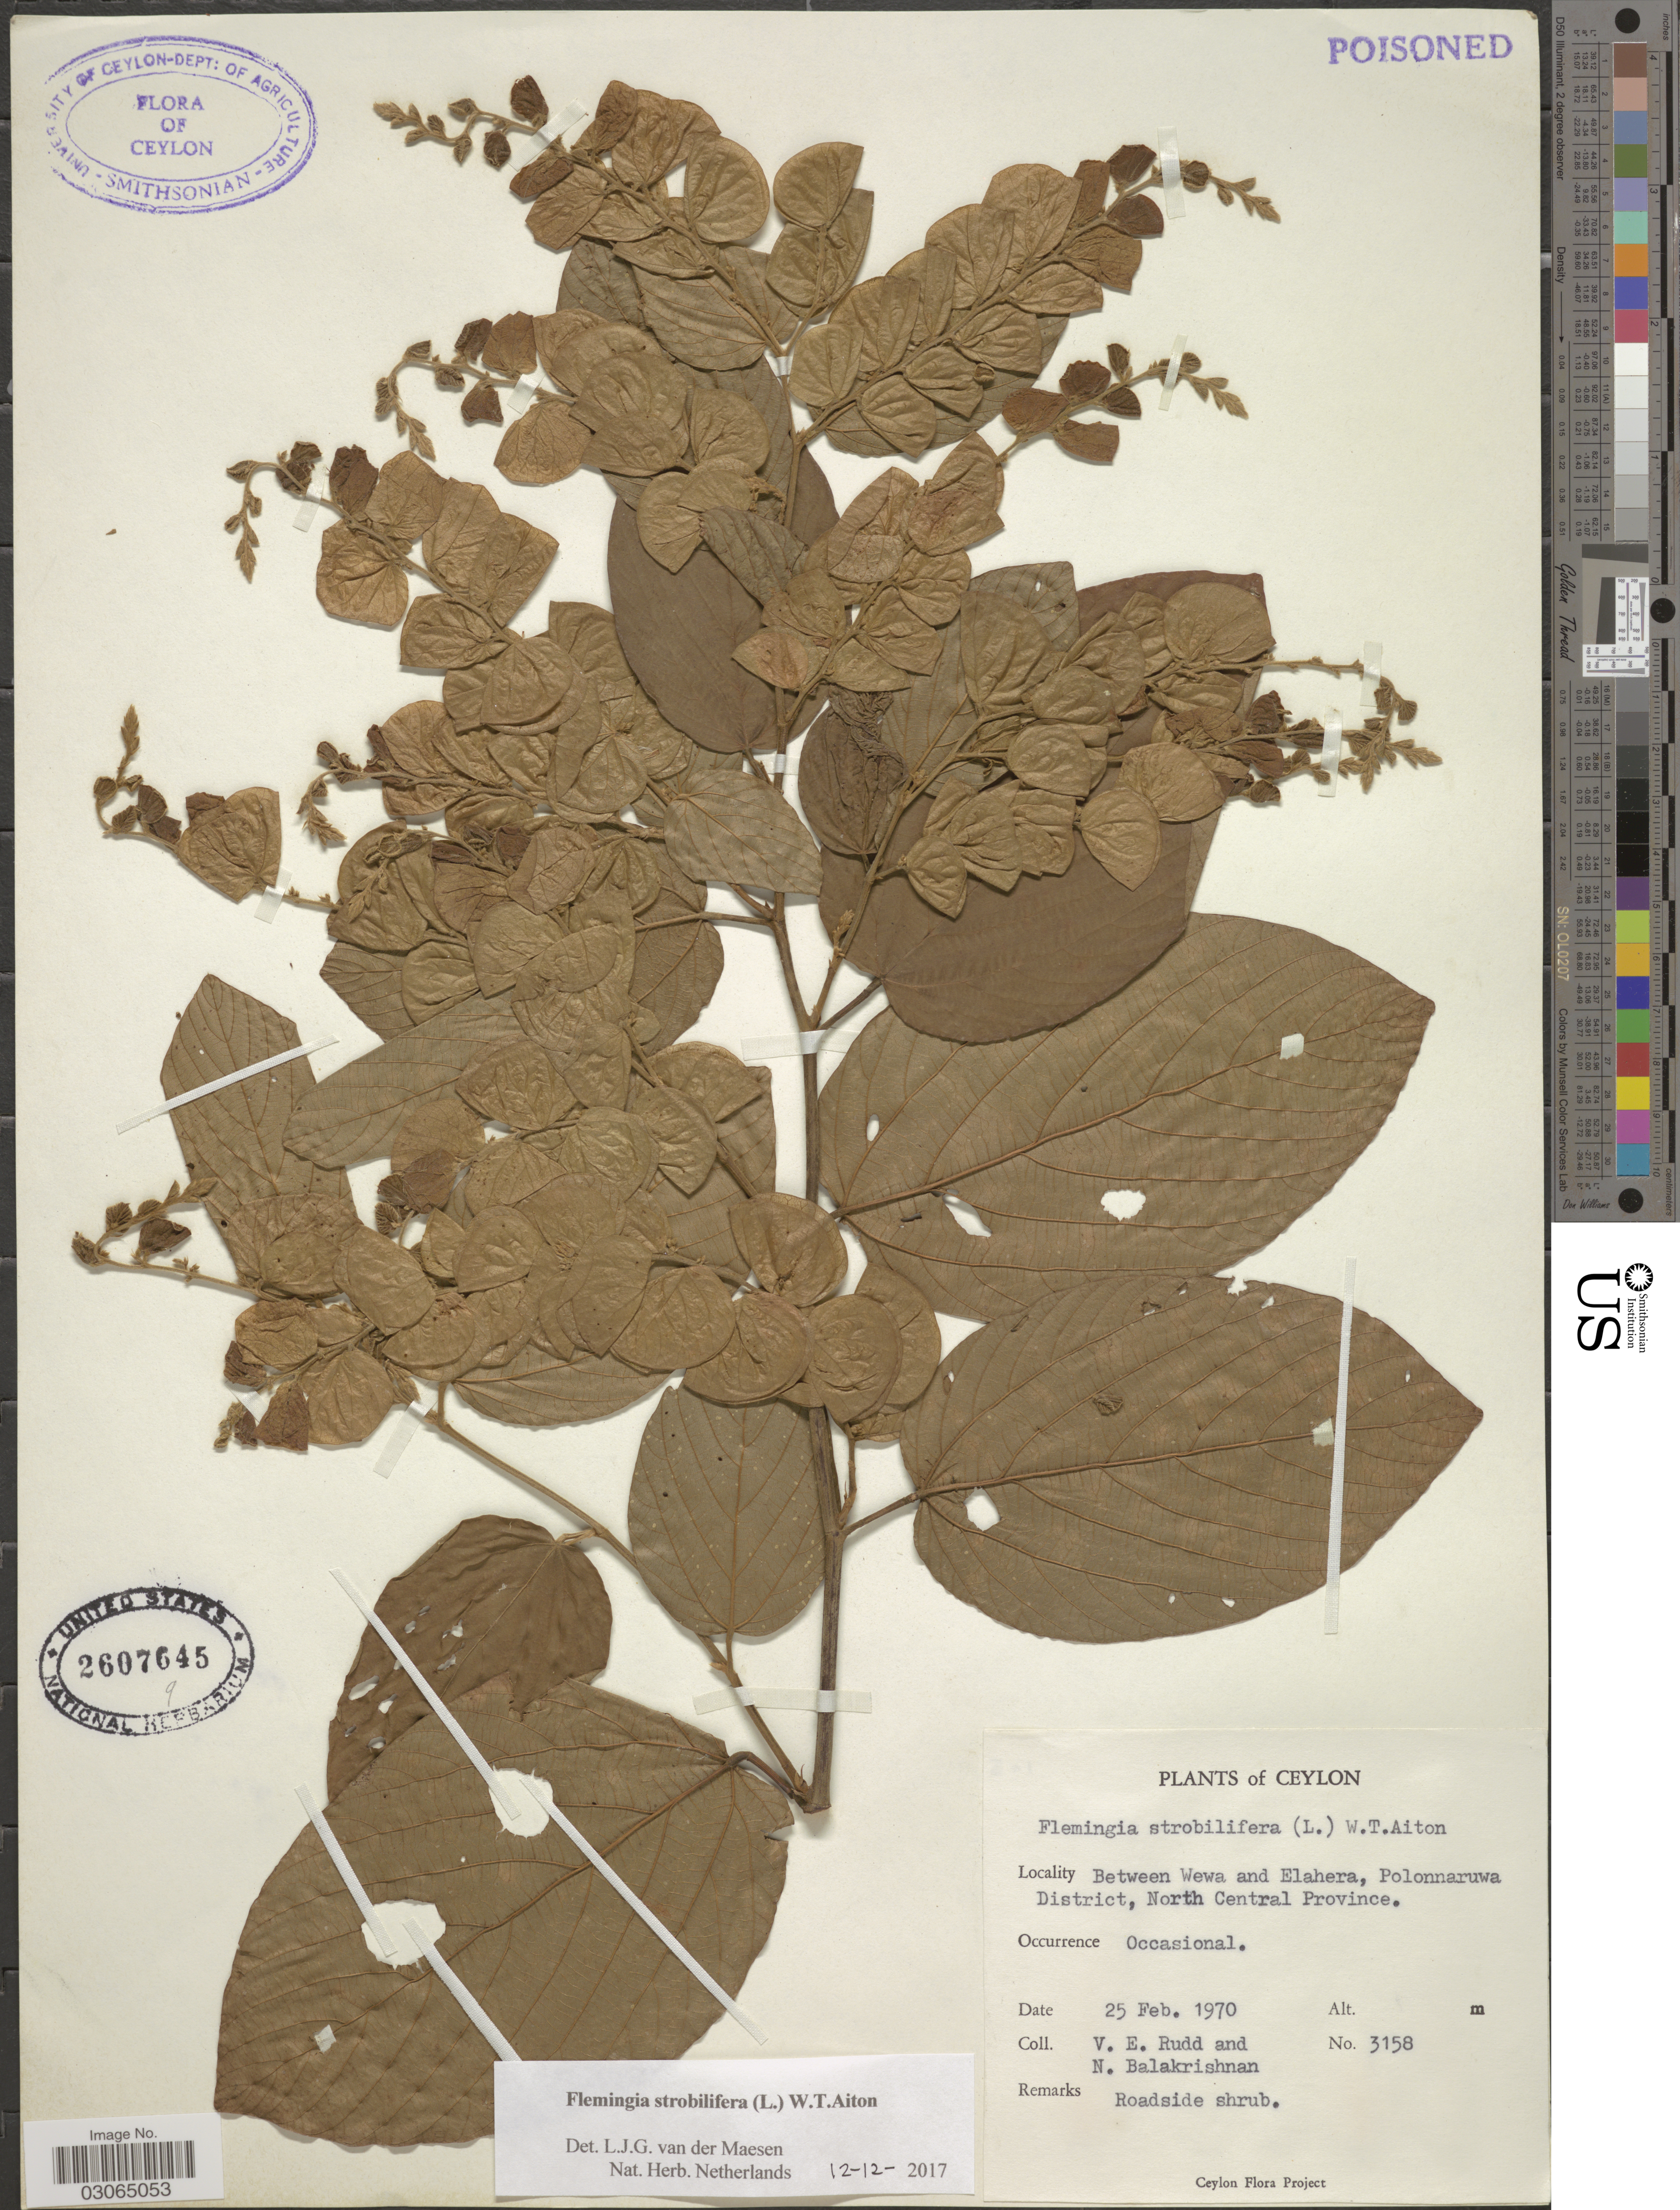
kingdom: Plantae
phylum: Tracheophyta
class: Magnoliopsida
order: Fabales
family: Fabaceae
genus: Flemingia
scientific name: Flemingia strobilifera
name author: (L.) W.T. Aiton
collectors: V. E. Rudd & N. Balakrishnan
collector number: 3158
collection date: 1970-02-25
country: Sri Lanka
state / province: North Central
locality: Ceylon. Between Wewa and Elahera, Polonnaruwa District.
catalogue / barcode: US 2607645